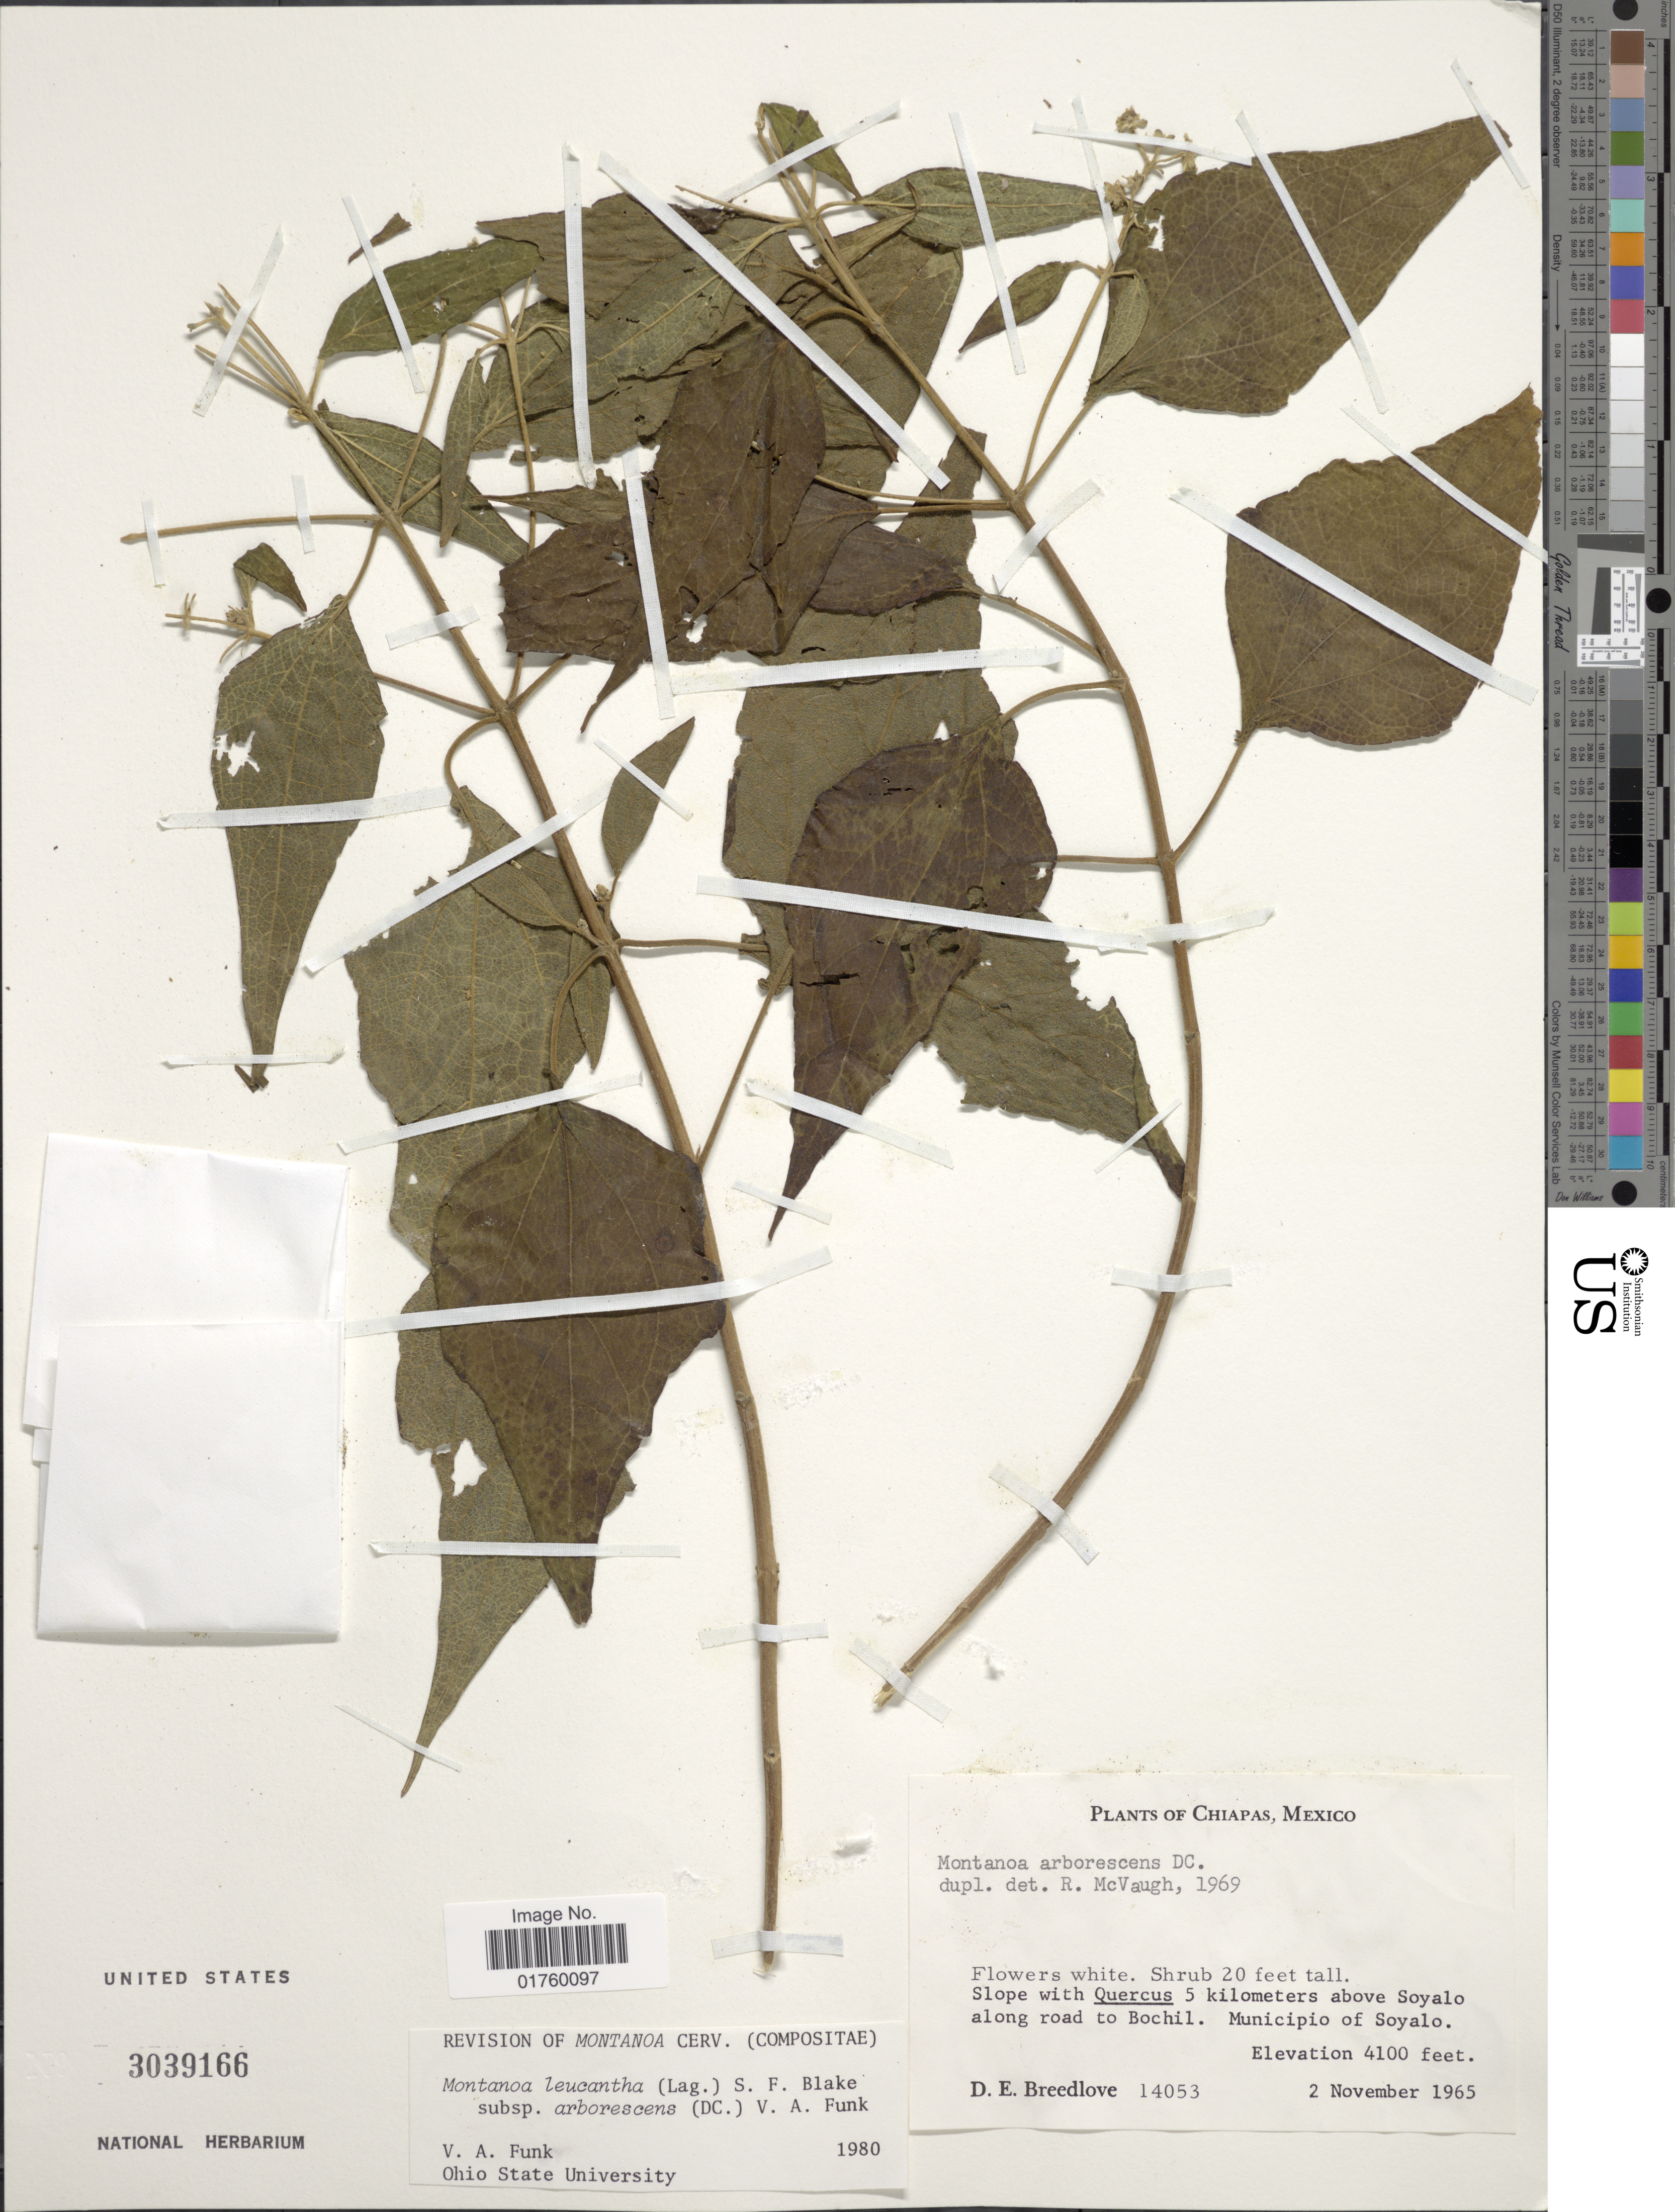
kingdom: Plantae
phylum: Tracheophyta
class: Magnoliopsida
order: Asterales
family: Asteraceae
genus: Montanoa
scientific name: Montanoa leucantha subsp. arborescens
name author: (DC.) V.A. Funk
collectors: D. E. Breedlove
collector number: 14053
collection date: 1965-11-02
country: Mexico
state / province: Chiapas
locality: Slope 5 kilometers above Soyalo along road to Bochi, Municipio of Soyalo.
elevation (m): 1250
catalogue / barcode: US 3039166